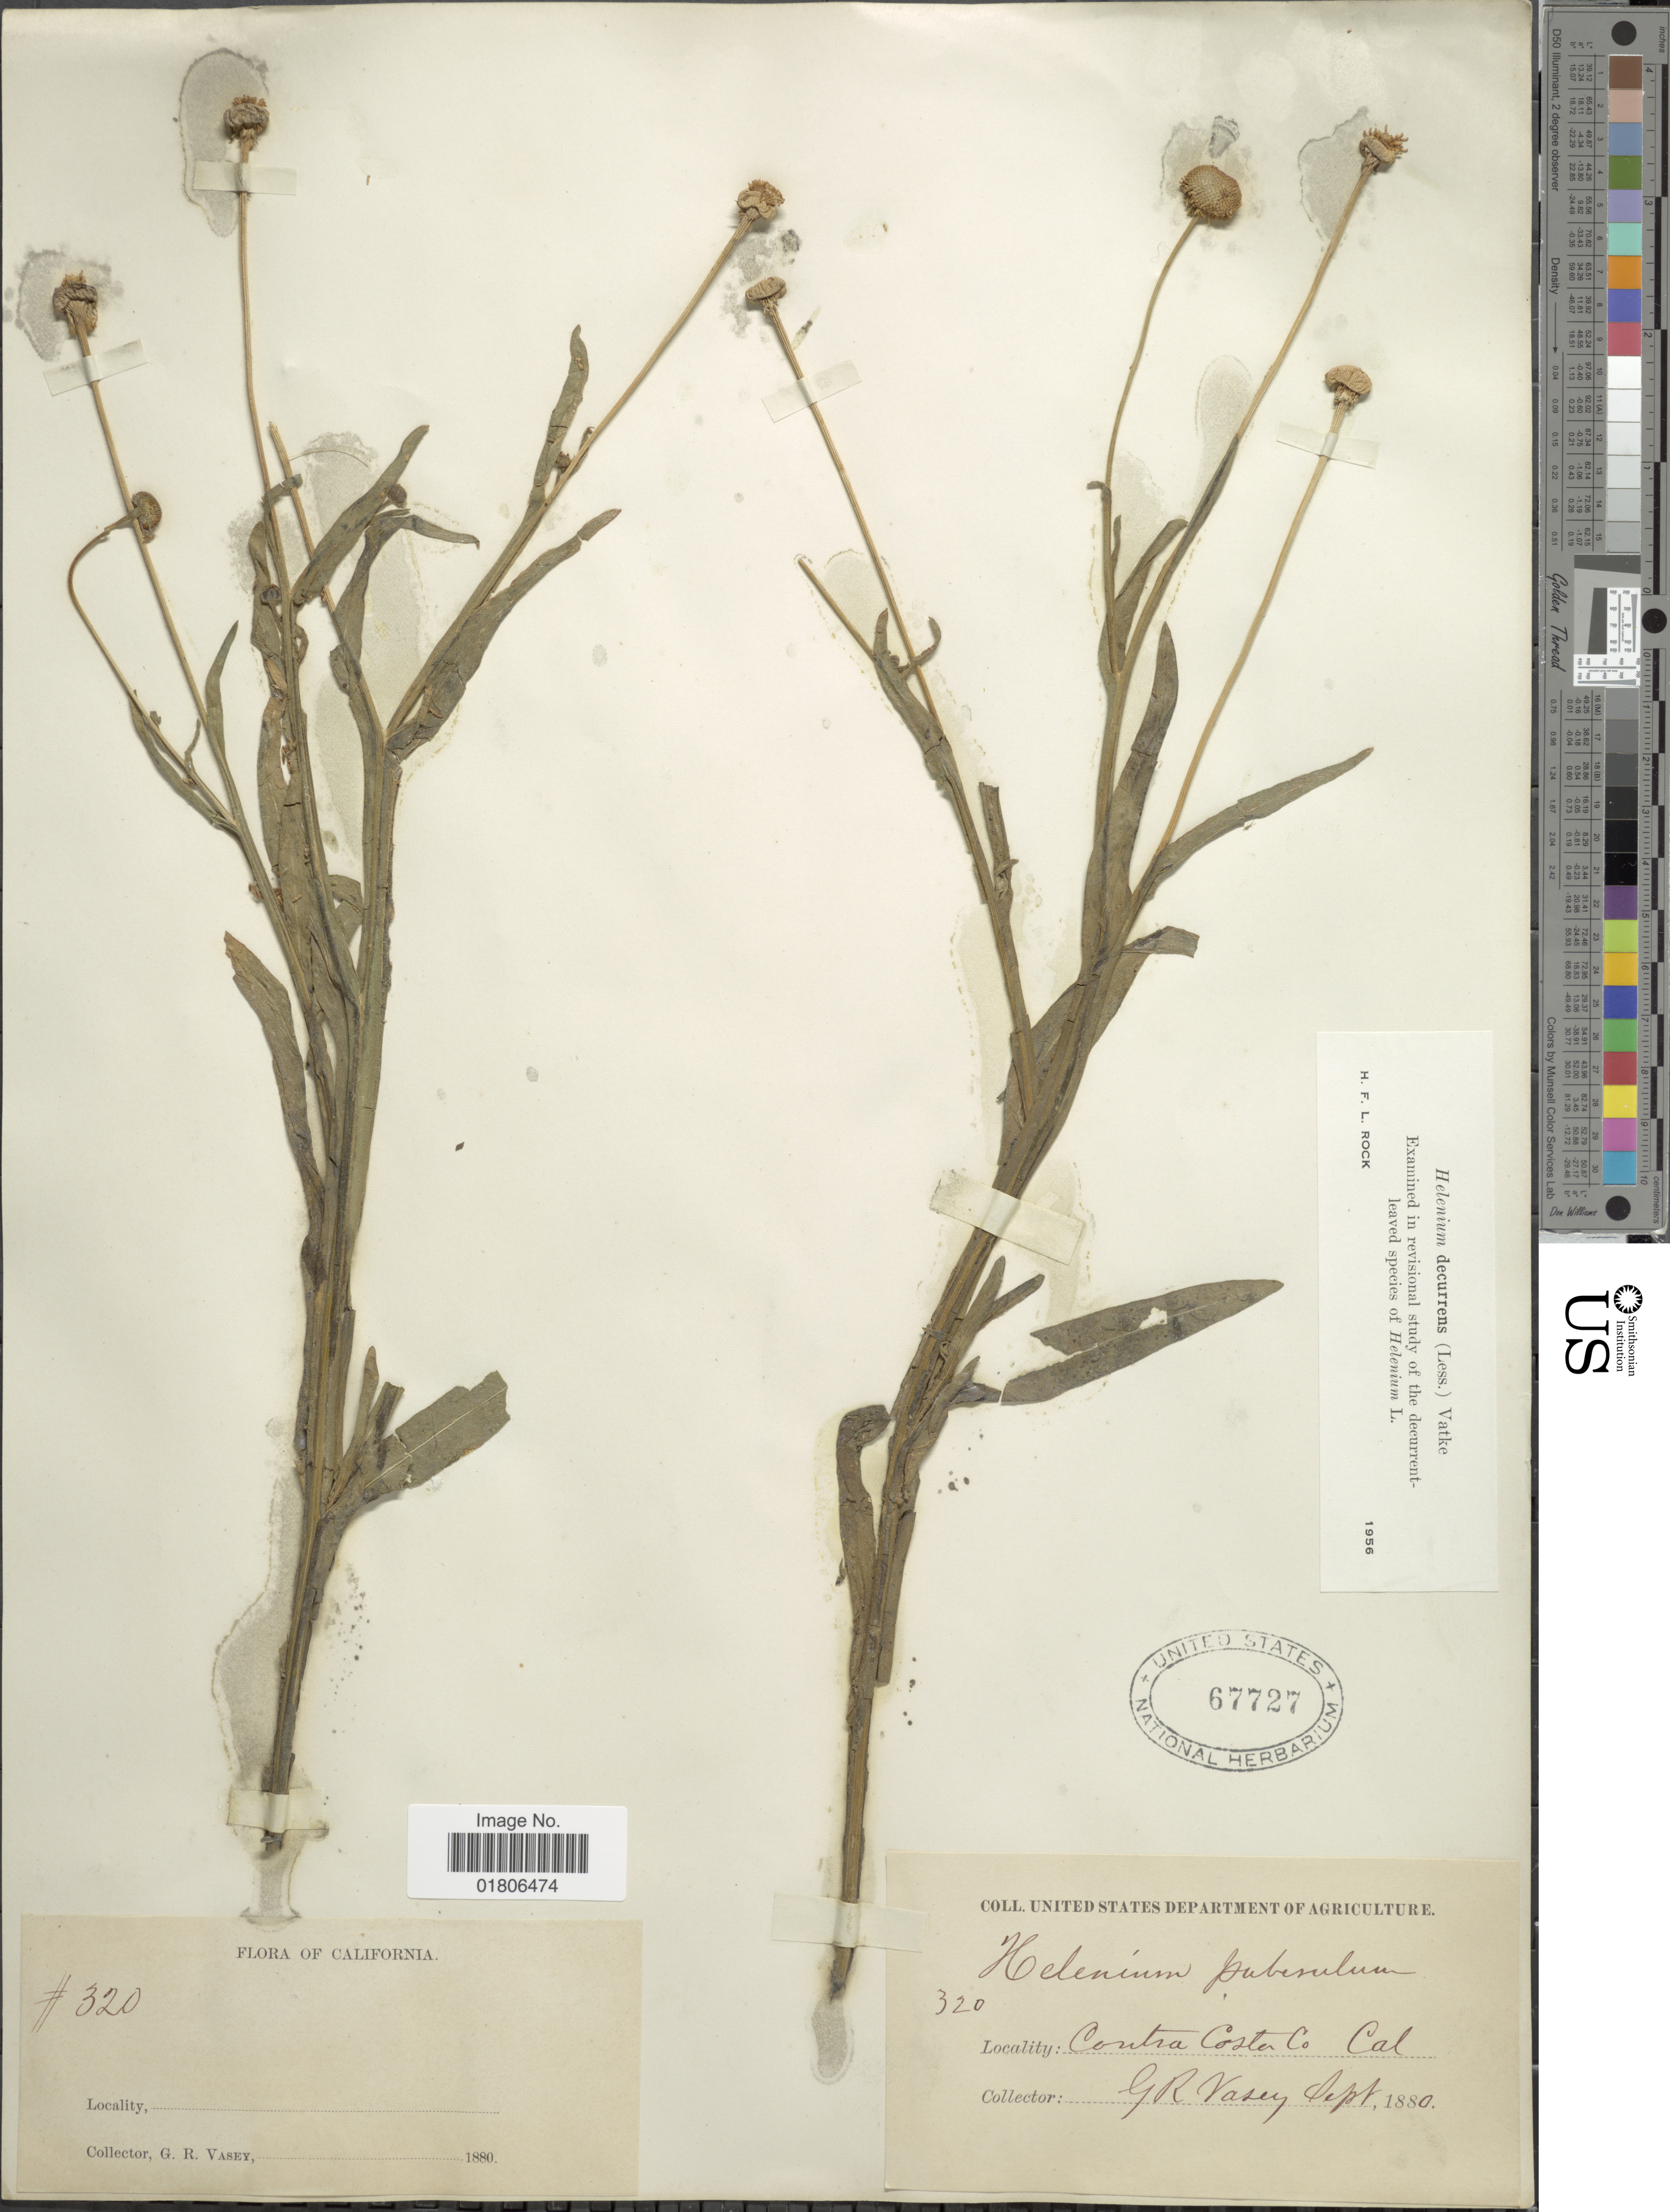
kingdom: Plantae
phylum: Tracheophyta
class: Magnoliopsida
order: Asterales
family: Asteraceae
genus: Helenium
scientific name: Helenium puberulum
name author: DC.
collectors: G. R. Vasey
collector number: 320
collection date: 1880-09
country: United States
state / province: California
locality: Contra Costa Co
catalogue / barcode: US 67727